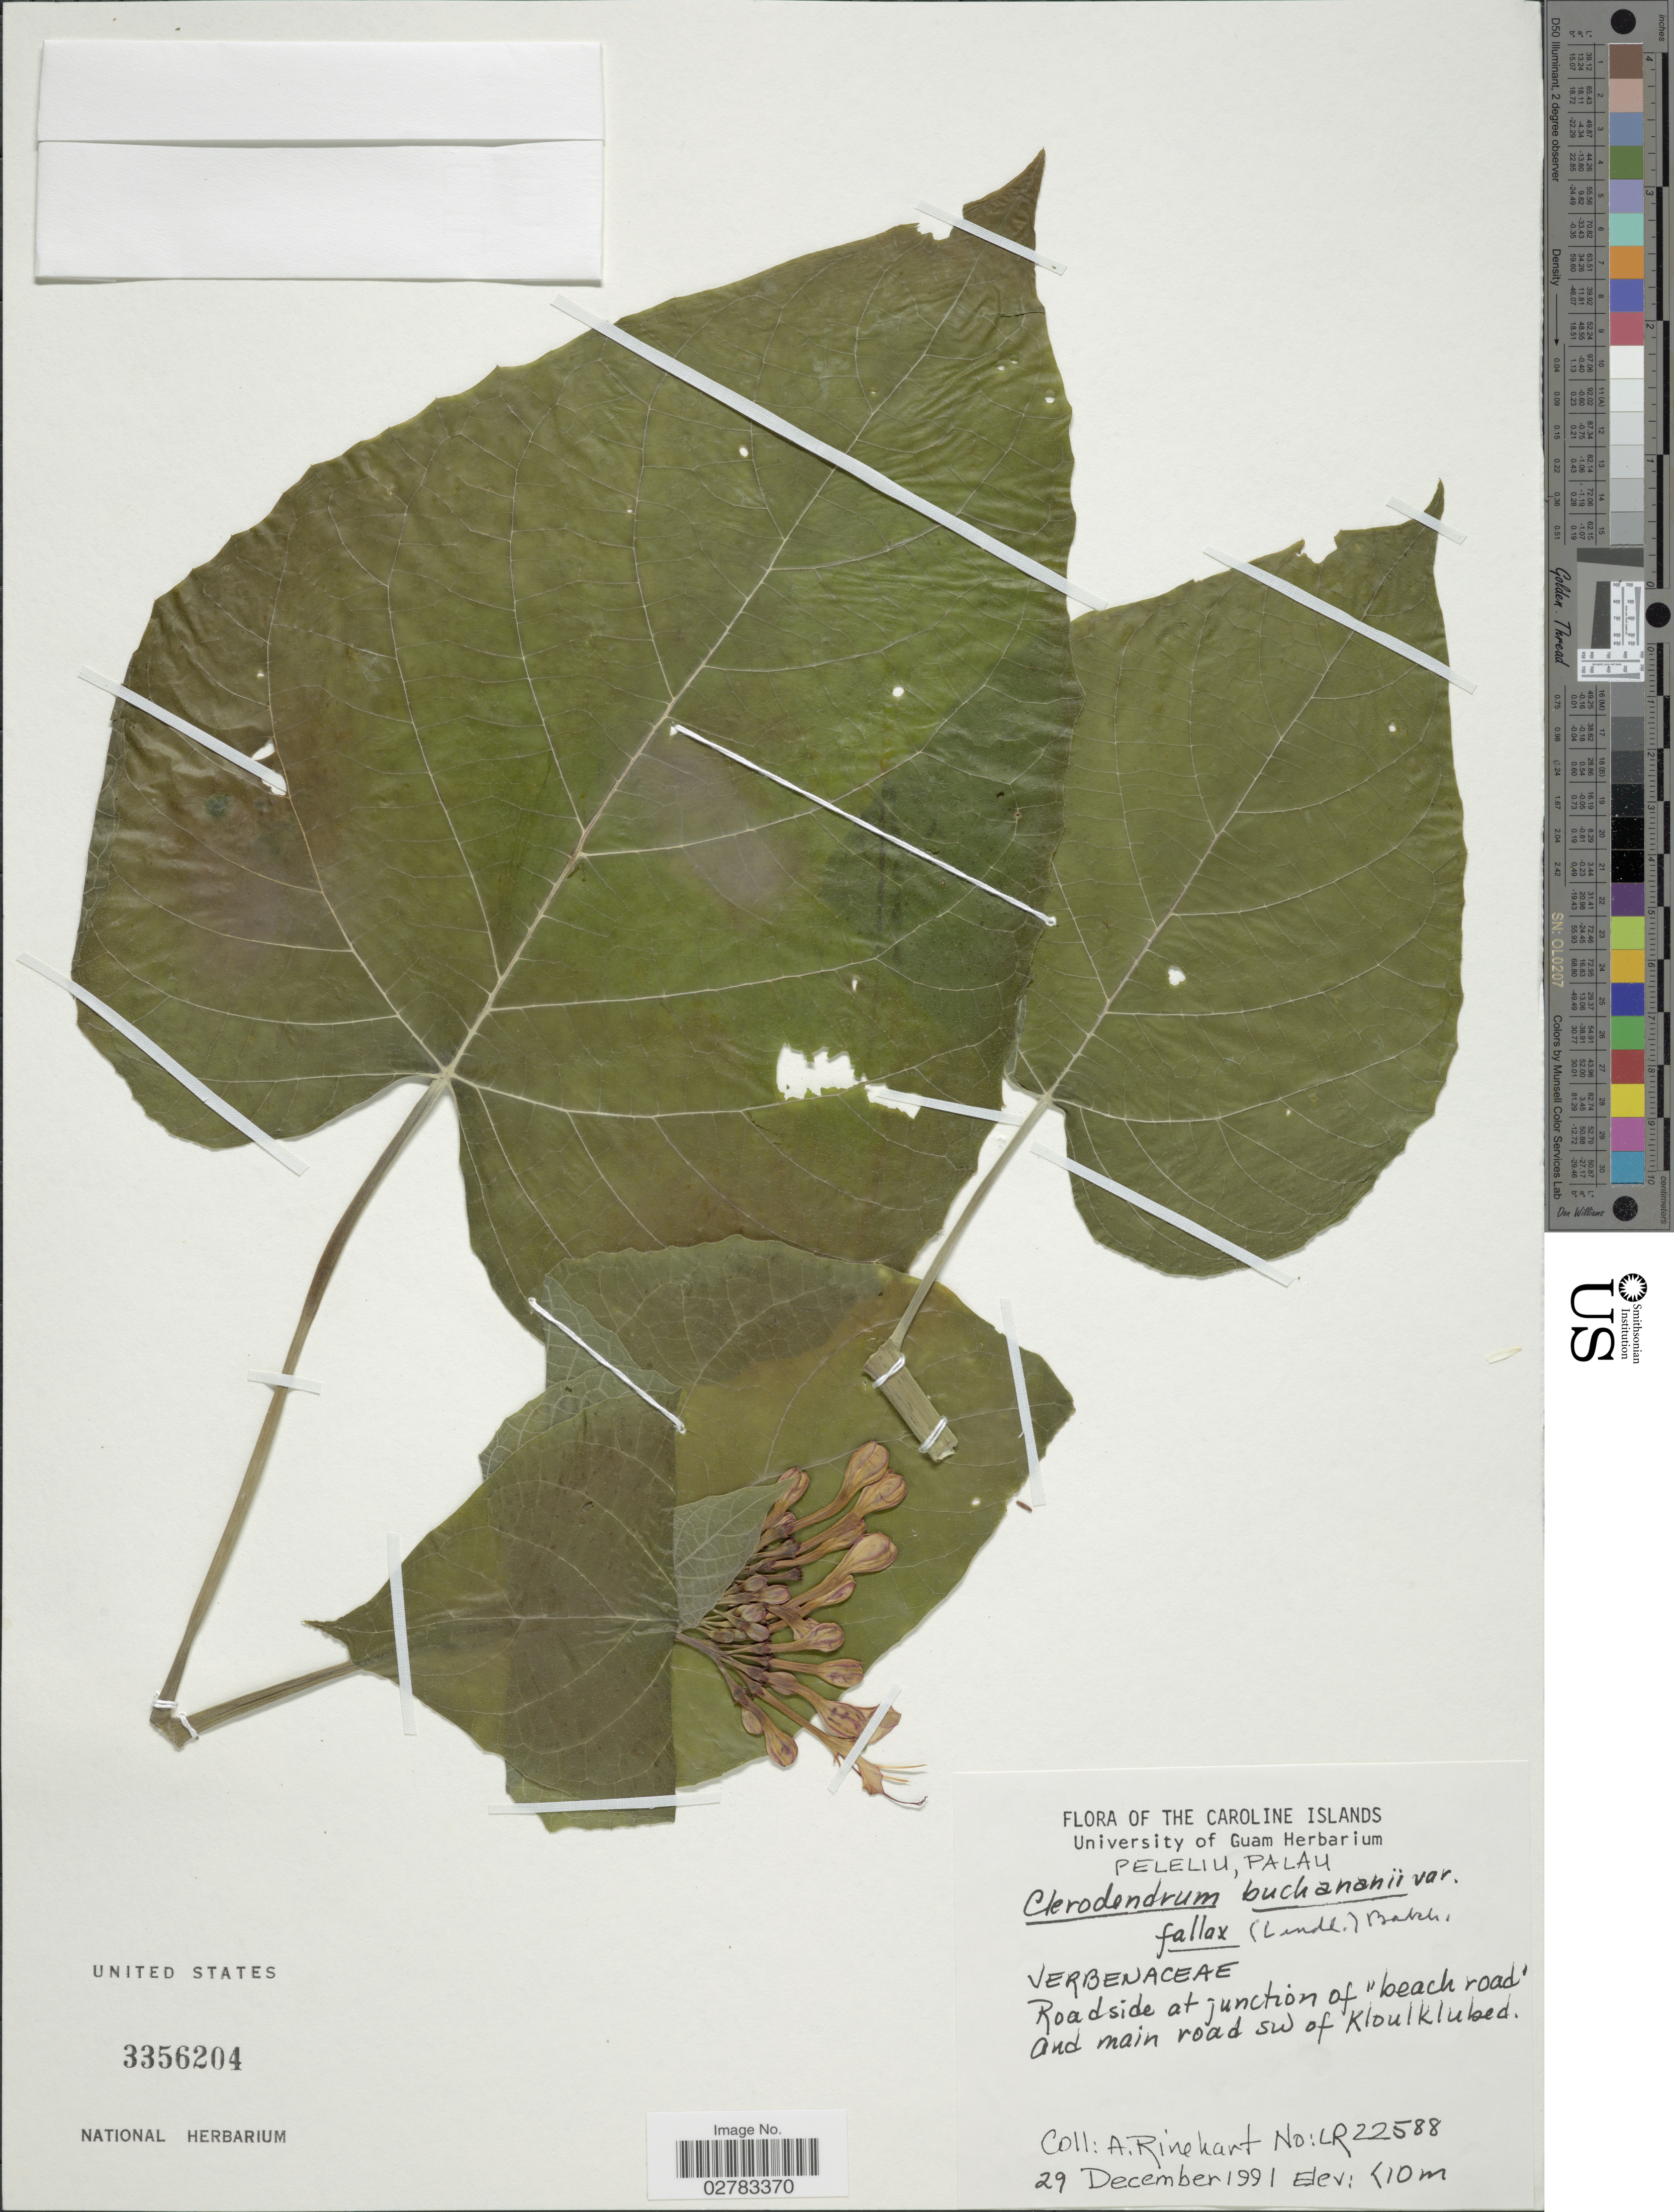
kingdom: Plantae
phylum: Tracheophyta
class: Magnoliopsida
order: Lamiales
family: Lamiaceae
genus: Clerodendrum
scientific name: Clerodendrum speciosissimum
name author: Drapiez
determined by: Wagner, W. L., (BOT), Smithsonian Institution - National Museum of Natural History (UNITED STATES)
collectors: A. Rinehart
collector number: LR22588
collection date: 1991-12-29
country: Palau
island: Beliliou [Peleliu]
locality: Peleliu, Palau, Roadside at junction of "beach road" and main road SW of Kloulklubed.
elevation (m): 10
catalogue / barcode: US 3356204